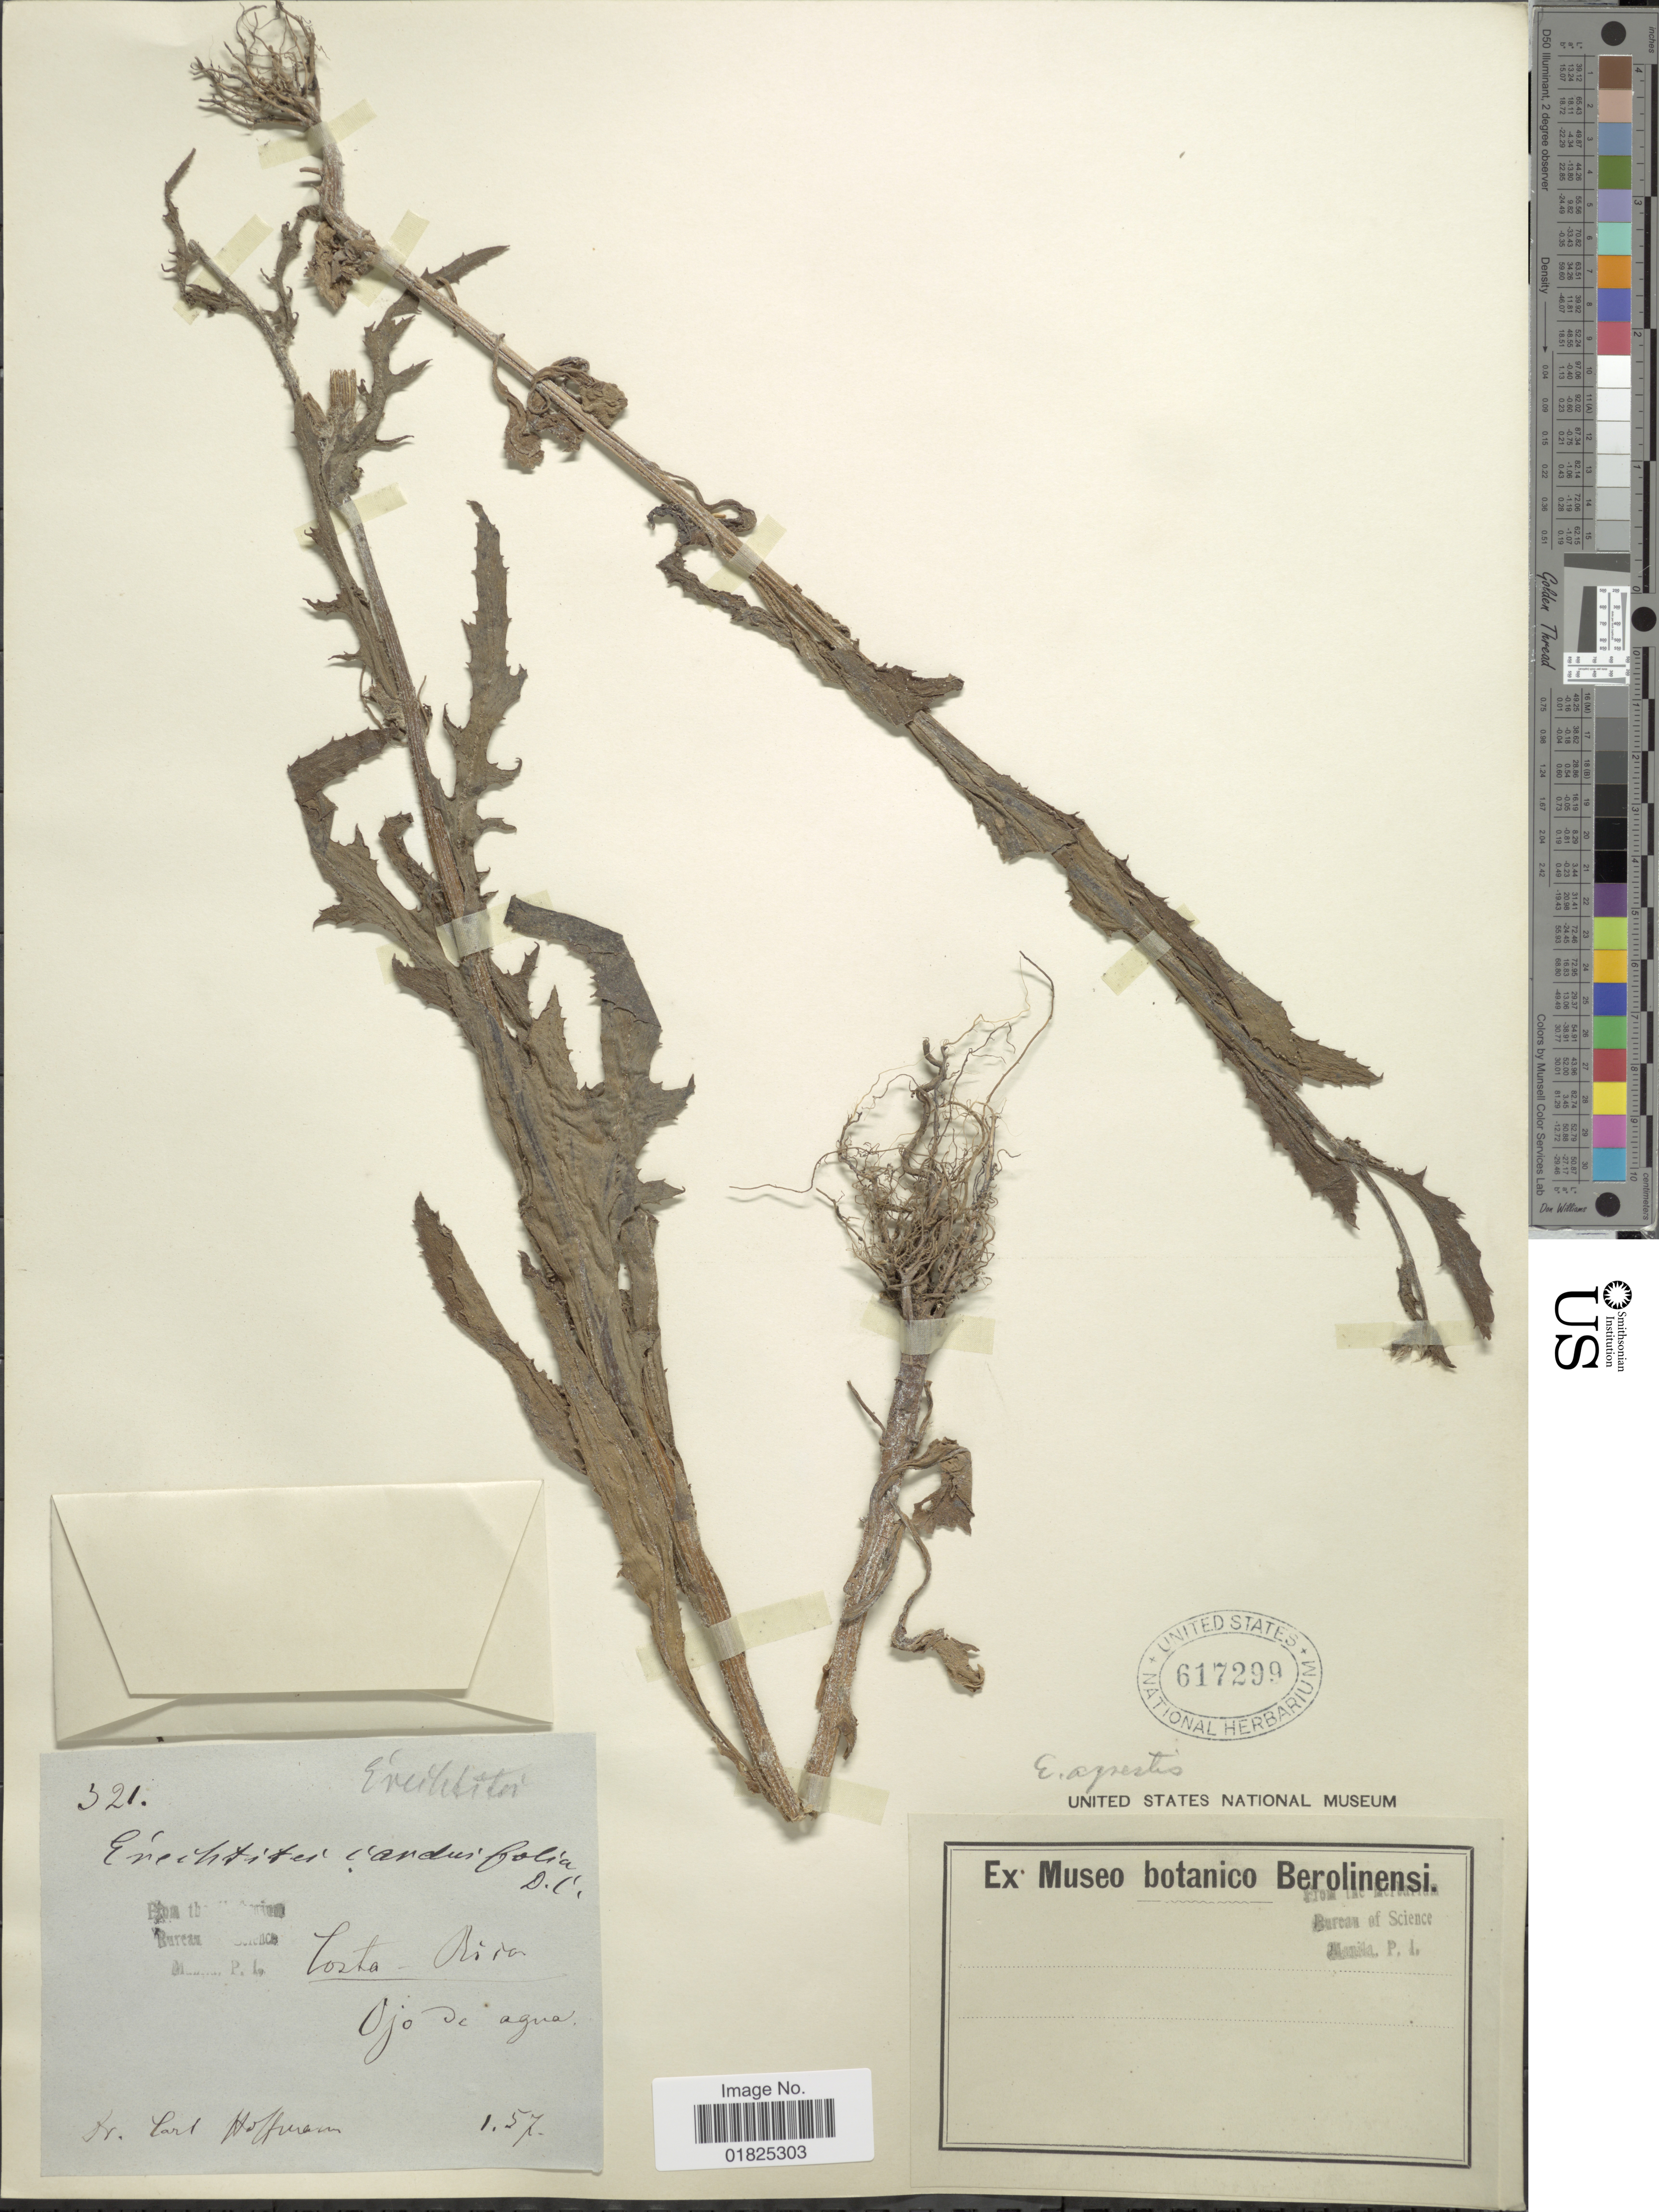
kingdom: Plantae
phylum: Tracheophyta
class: Magnoliopsida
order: Asterales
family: Asteraceae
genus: Erechtites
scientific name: Erechtites hieraciifolius var. cacaliodes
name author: (Fisch. ex Spreng.) Less. ex Griseb.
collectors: C. Hoffmann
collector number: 321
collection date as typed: Transcribed d/m/y: /1/57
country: Costa Rica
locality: Ojo de agua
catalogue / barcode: US 617299